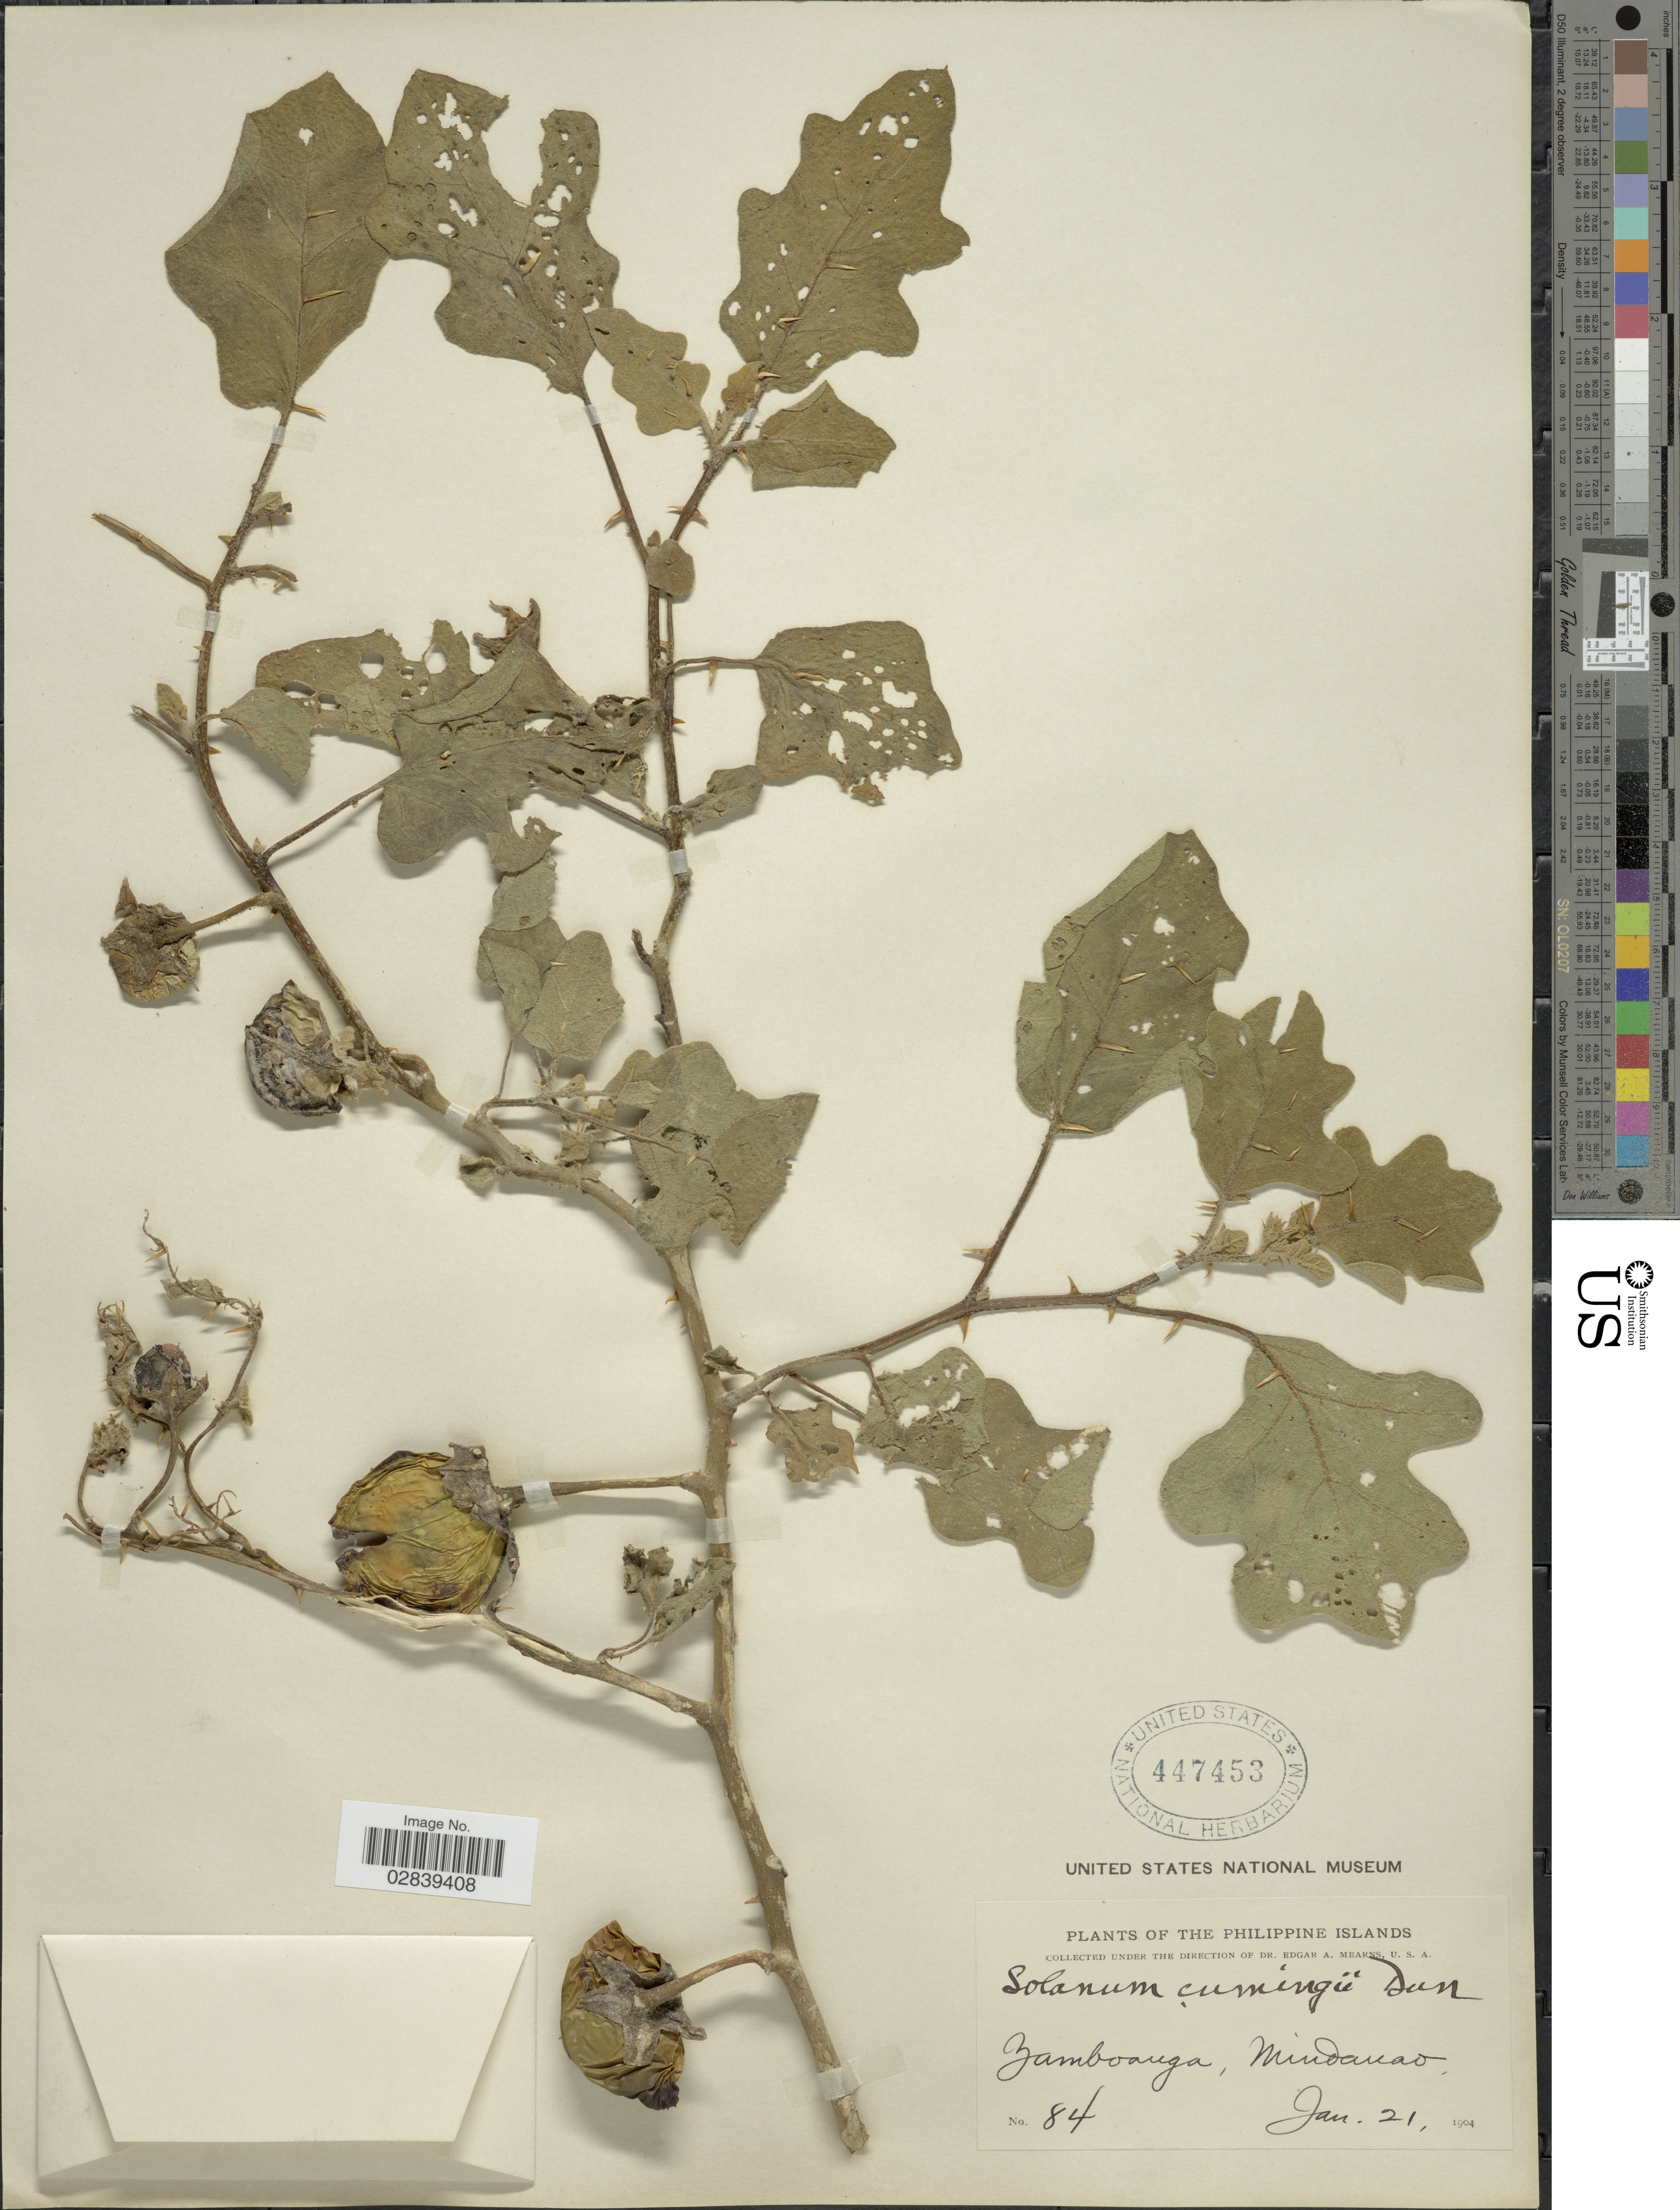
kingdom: Plantae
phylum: Tracheophyta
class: Magnoliopsida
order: Solanales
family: Solanaceae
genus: Solanum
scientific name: Solanum cumingii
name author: Dunal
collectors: E. A. Mearns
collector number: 84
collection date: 1904-01-21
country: Philippines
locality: Zamboanga, Mindanao.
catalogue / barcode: US 447453